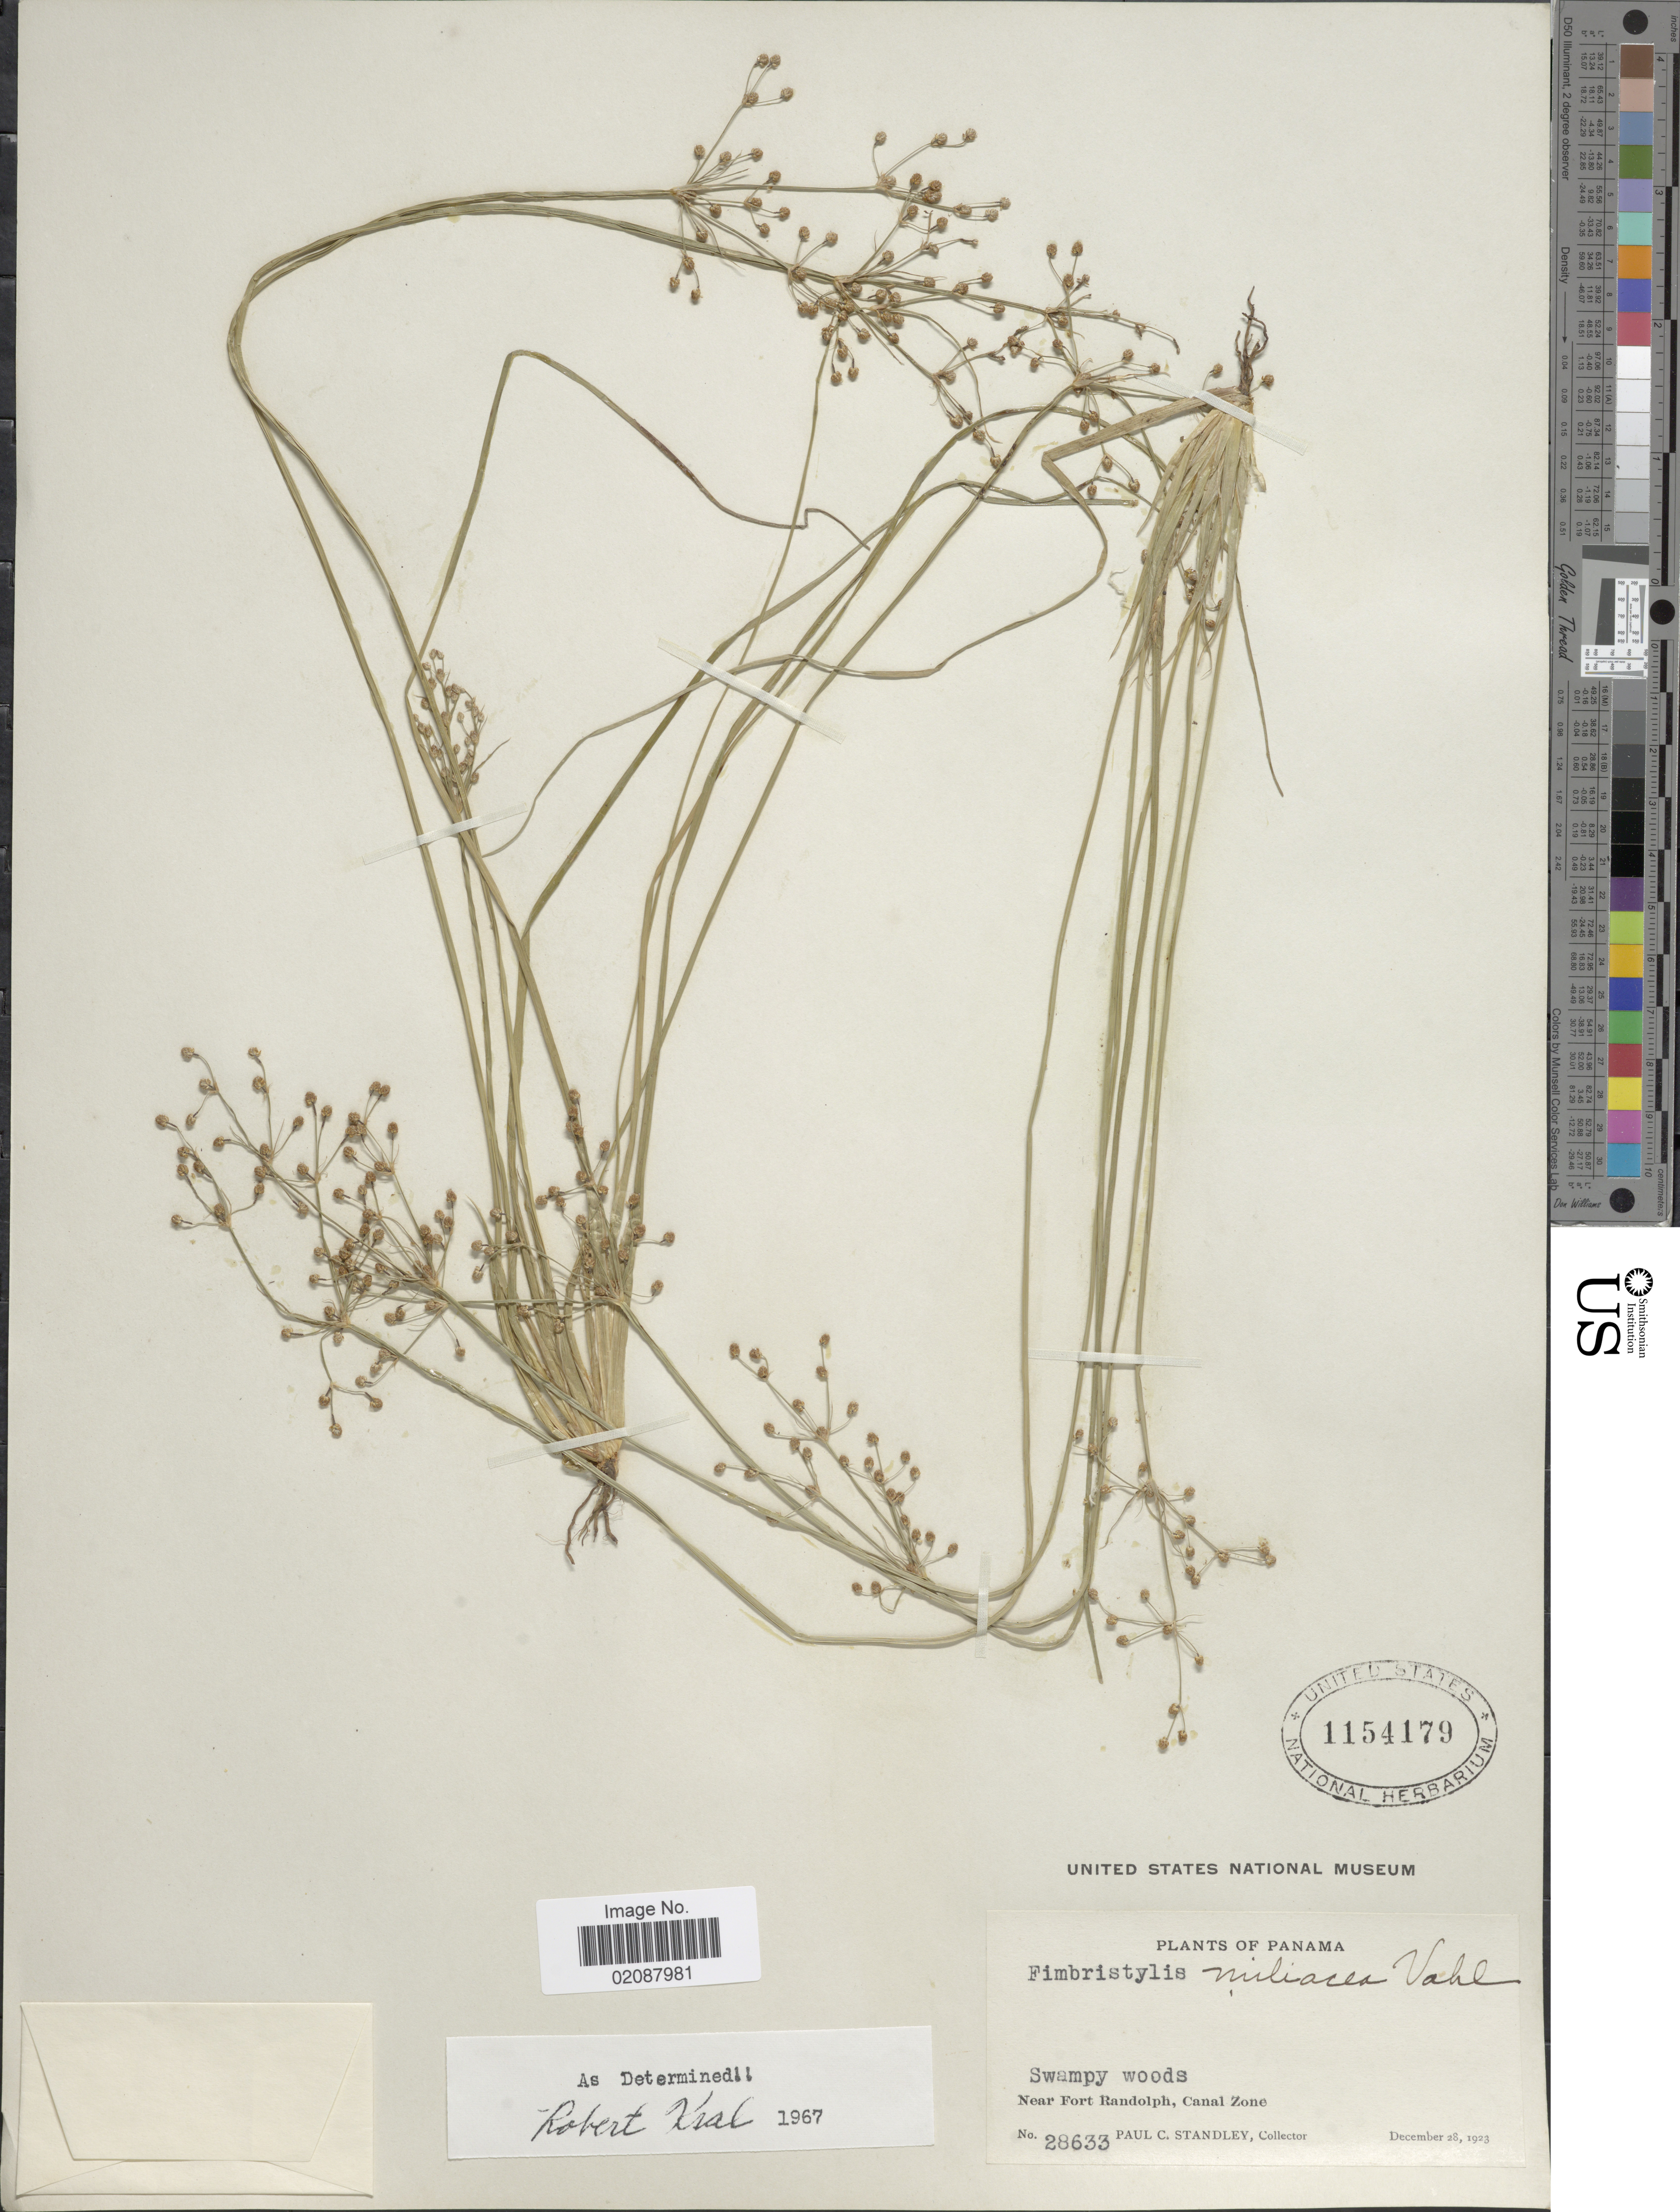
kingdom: Plantae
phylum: Tracheophyta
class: Liliopsida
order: Poales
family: Cyperaceae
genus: Fimbristylis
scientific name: Fimbristylis littoralis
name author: Gaudich.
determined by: Strong, M. T., (US), Smithsonian Institution - National Museum of Natural History (UNITED STATES)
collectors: P. C. Standley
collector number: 28633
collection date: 1923-12-28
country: Panama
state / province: Colón / Panamá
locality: Near Fort Randolph, Canal Zone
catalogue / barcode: US 1154179